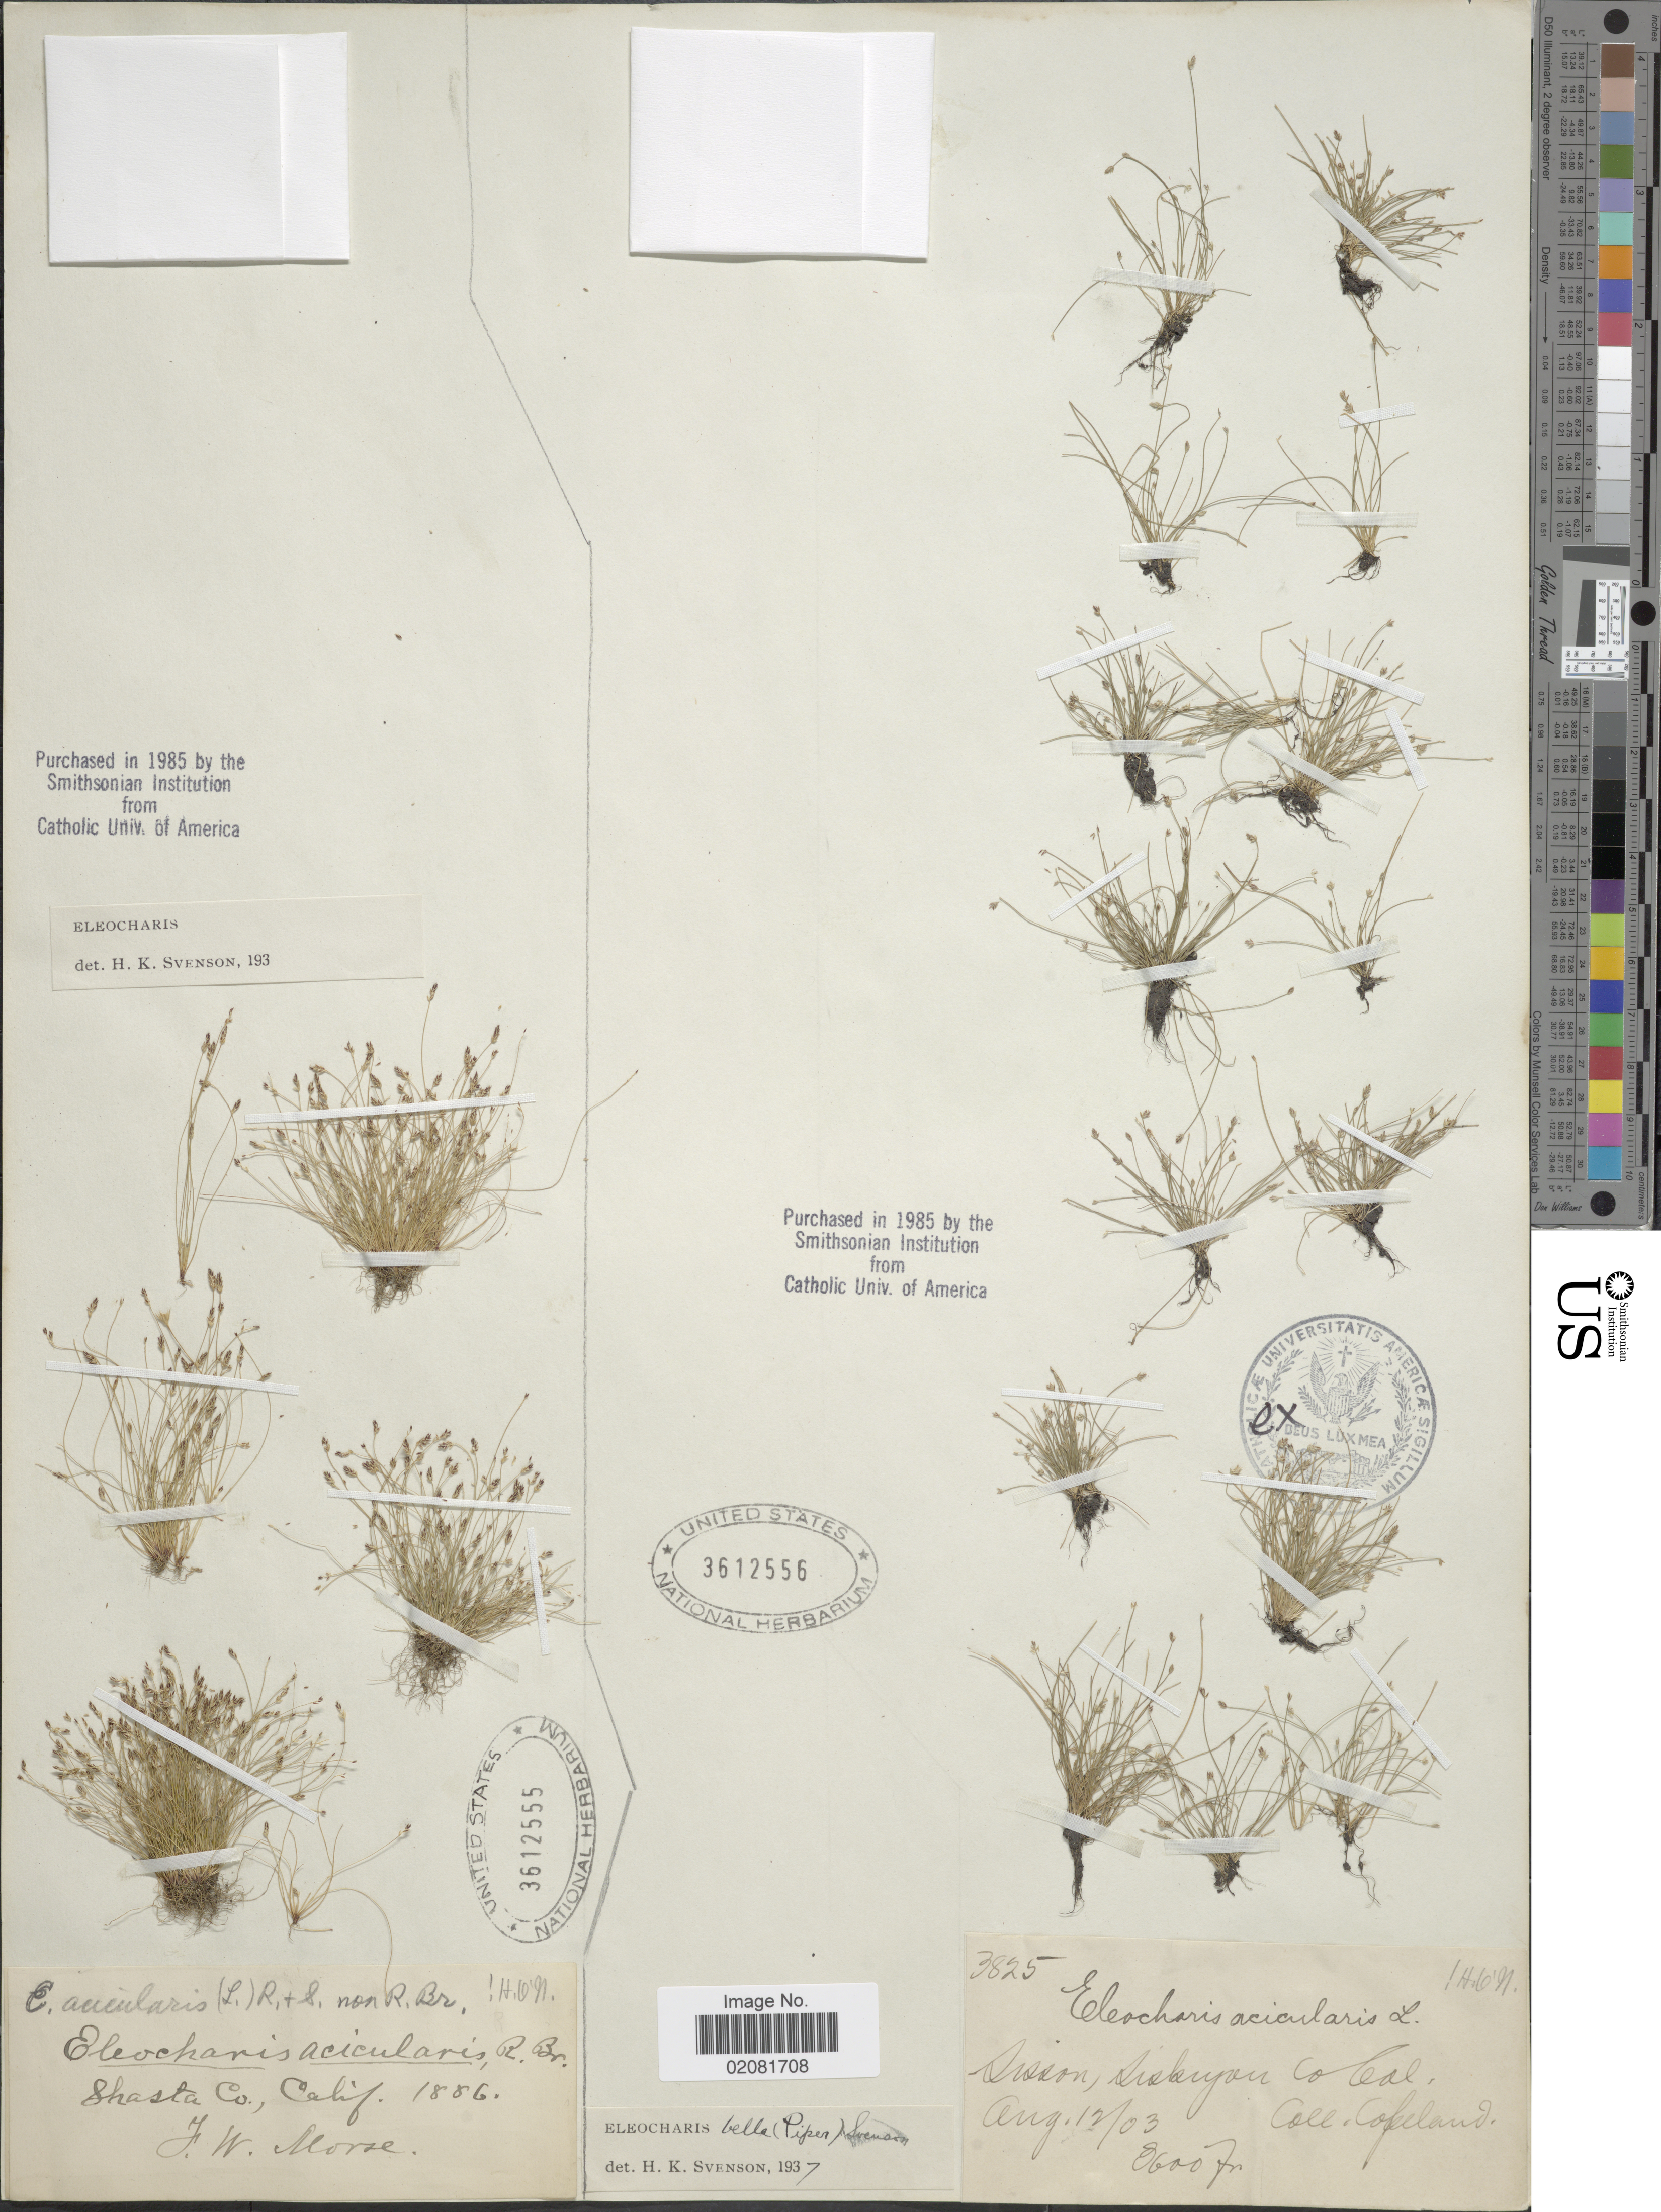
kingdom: Plantae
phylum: Tracheophyta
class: Liliopsida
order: Poales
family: Cyperaceae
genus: Eleocharis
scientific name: Eleocharis acicularis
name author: (L.) Roem. & Schult.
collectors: F. Morse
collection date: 1886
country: United States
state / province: California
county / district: Shasta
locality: Shasta Co.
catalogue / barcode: US 3612555